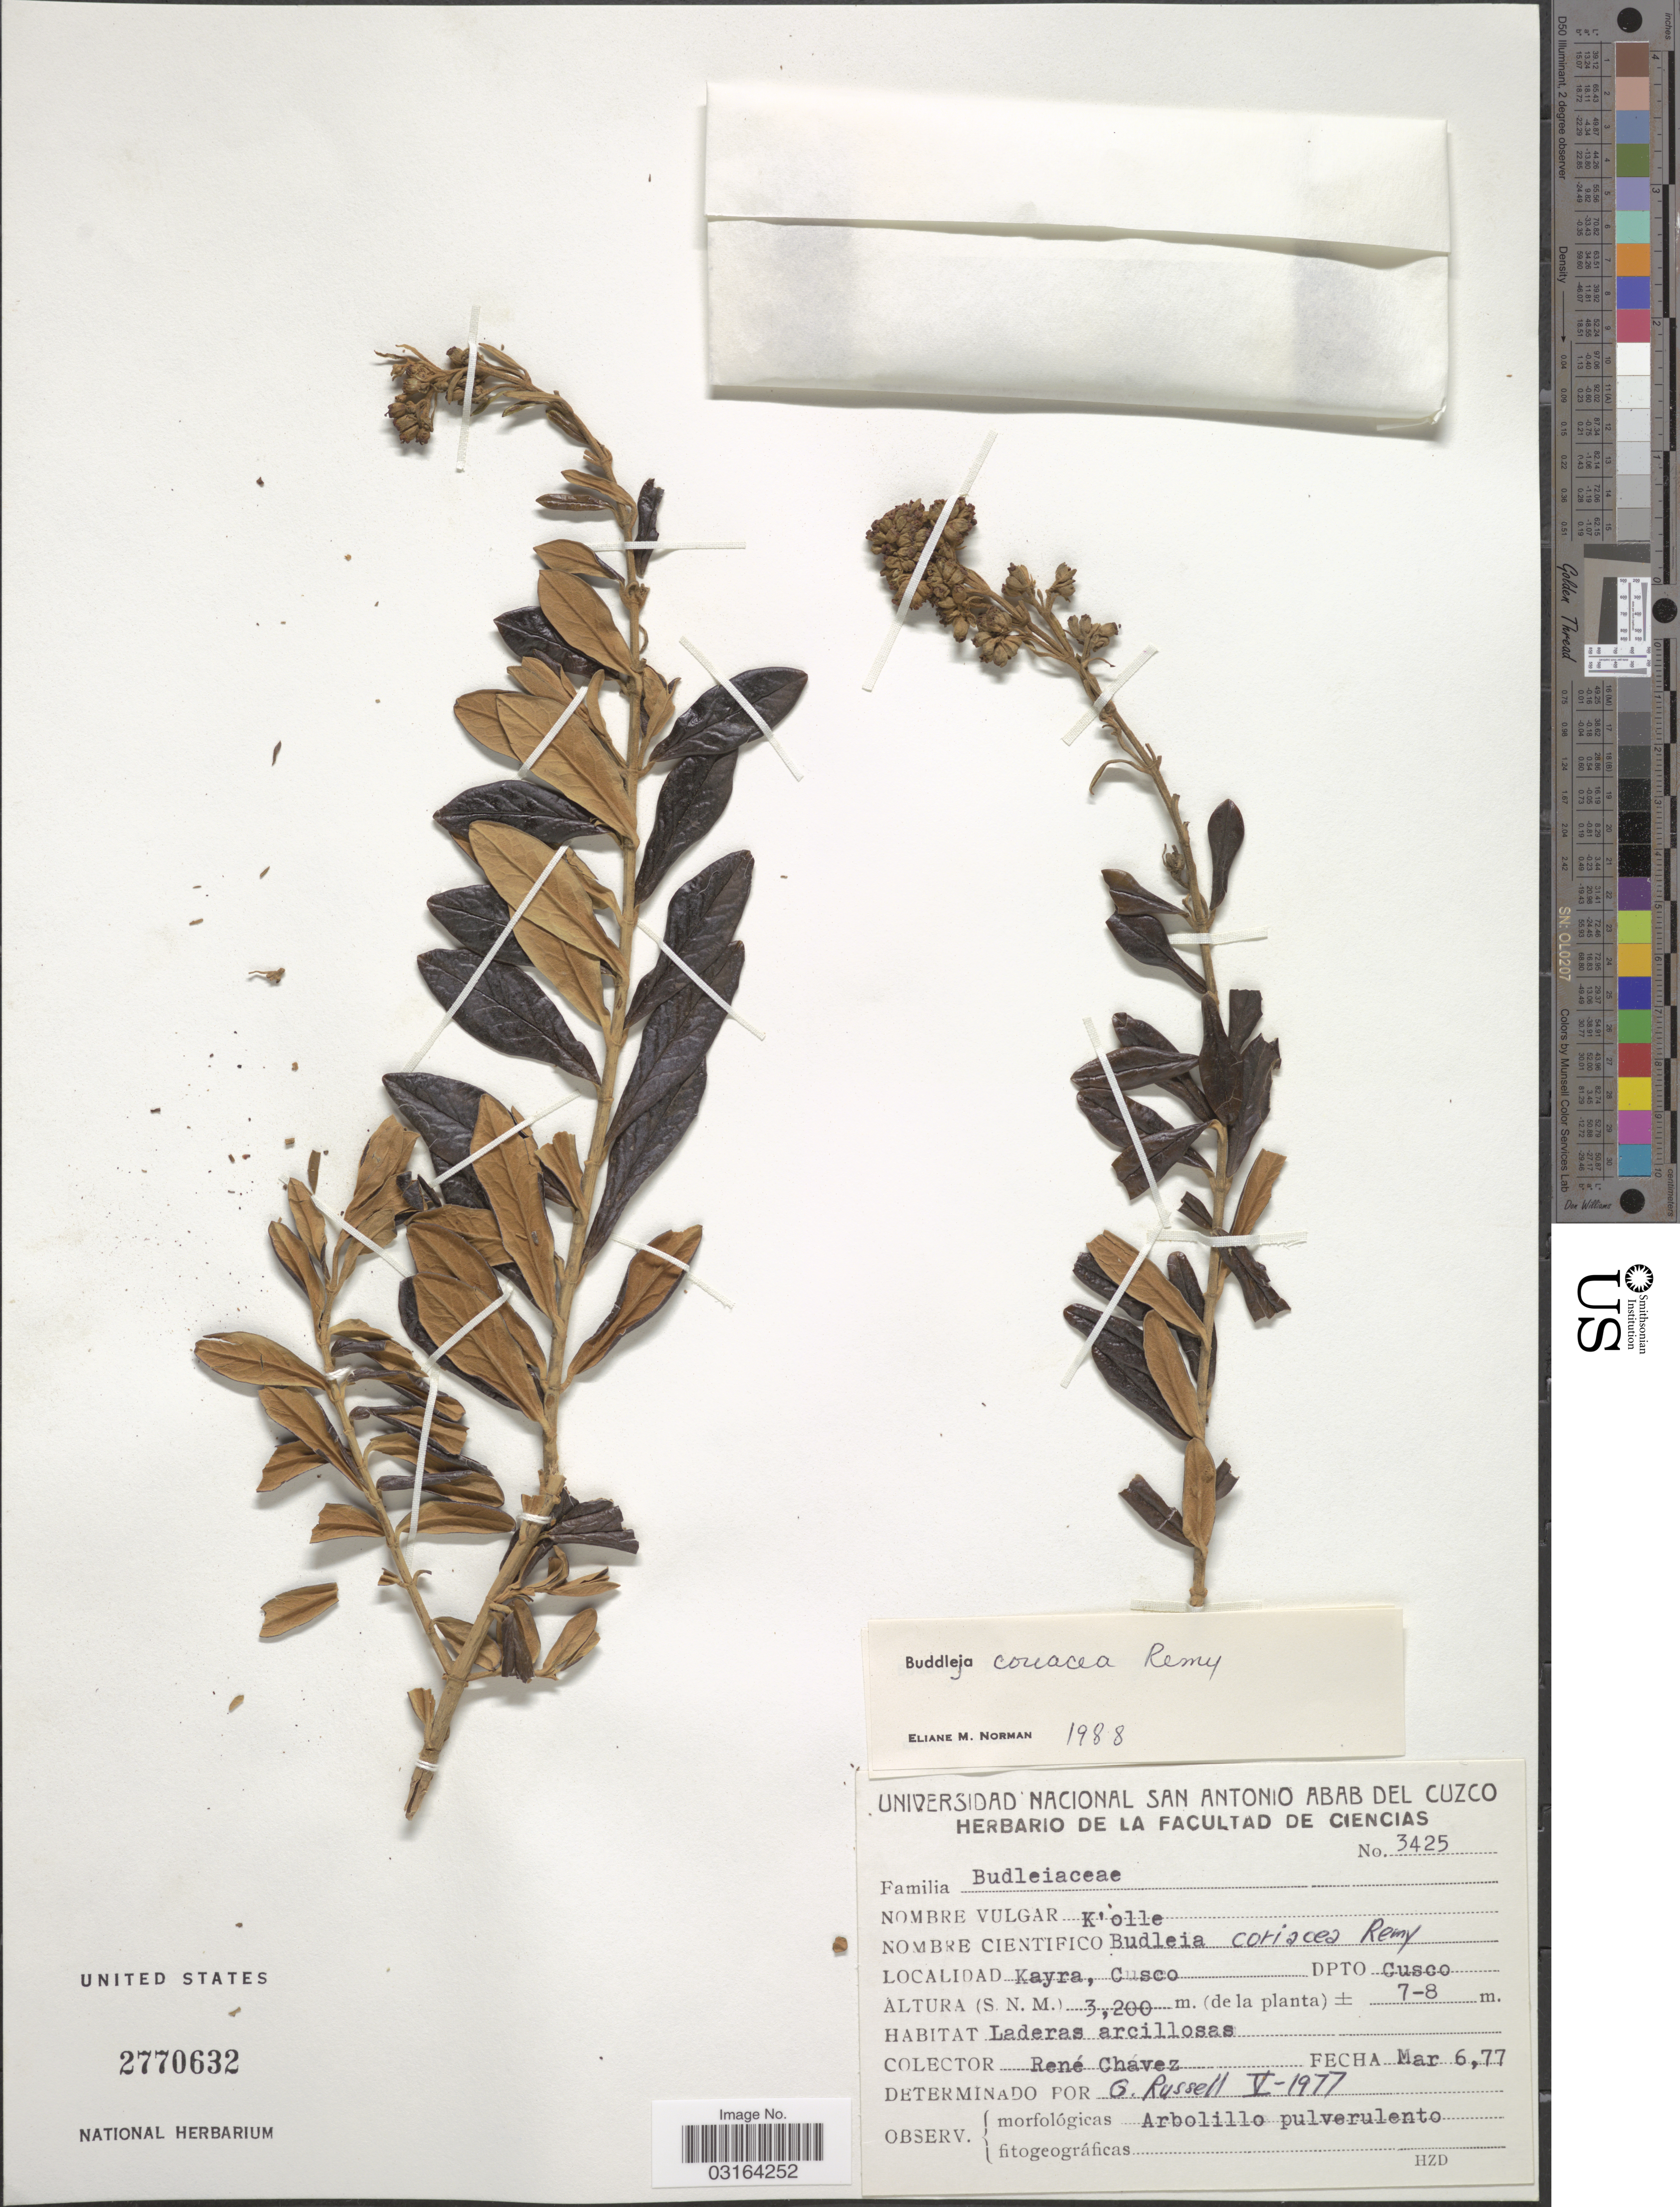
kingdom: Plantae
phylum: Tracheophyta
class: Magnoliopsida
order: Lamiales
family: Scrophulariaceae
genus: Buddleja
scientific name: Buddleja coriacea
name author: Remy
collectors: R. Chávez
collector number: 3425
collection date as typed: Transcribed d/m/y: 6/3/77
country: Peru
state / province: Cusco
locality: Kayra, Cusco, Dpto. Cusco.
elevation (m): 3200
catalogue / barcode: US 2770632